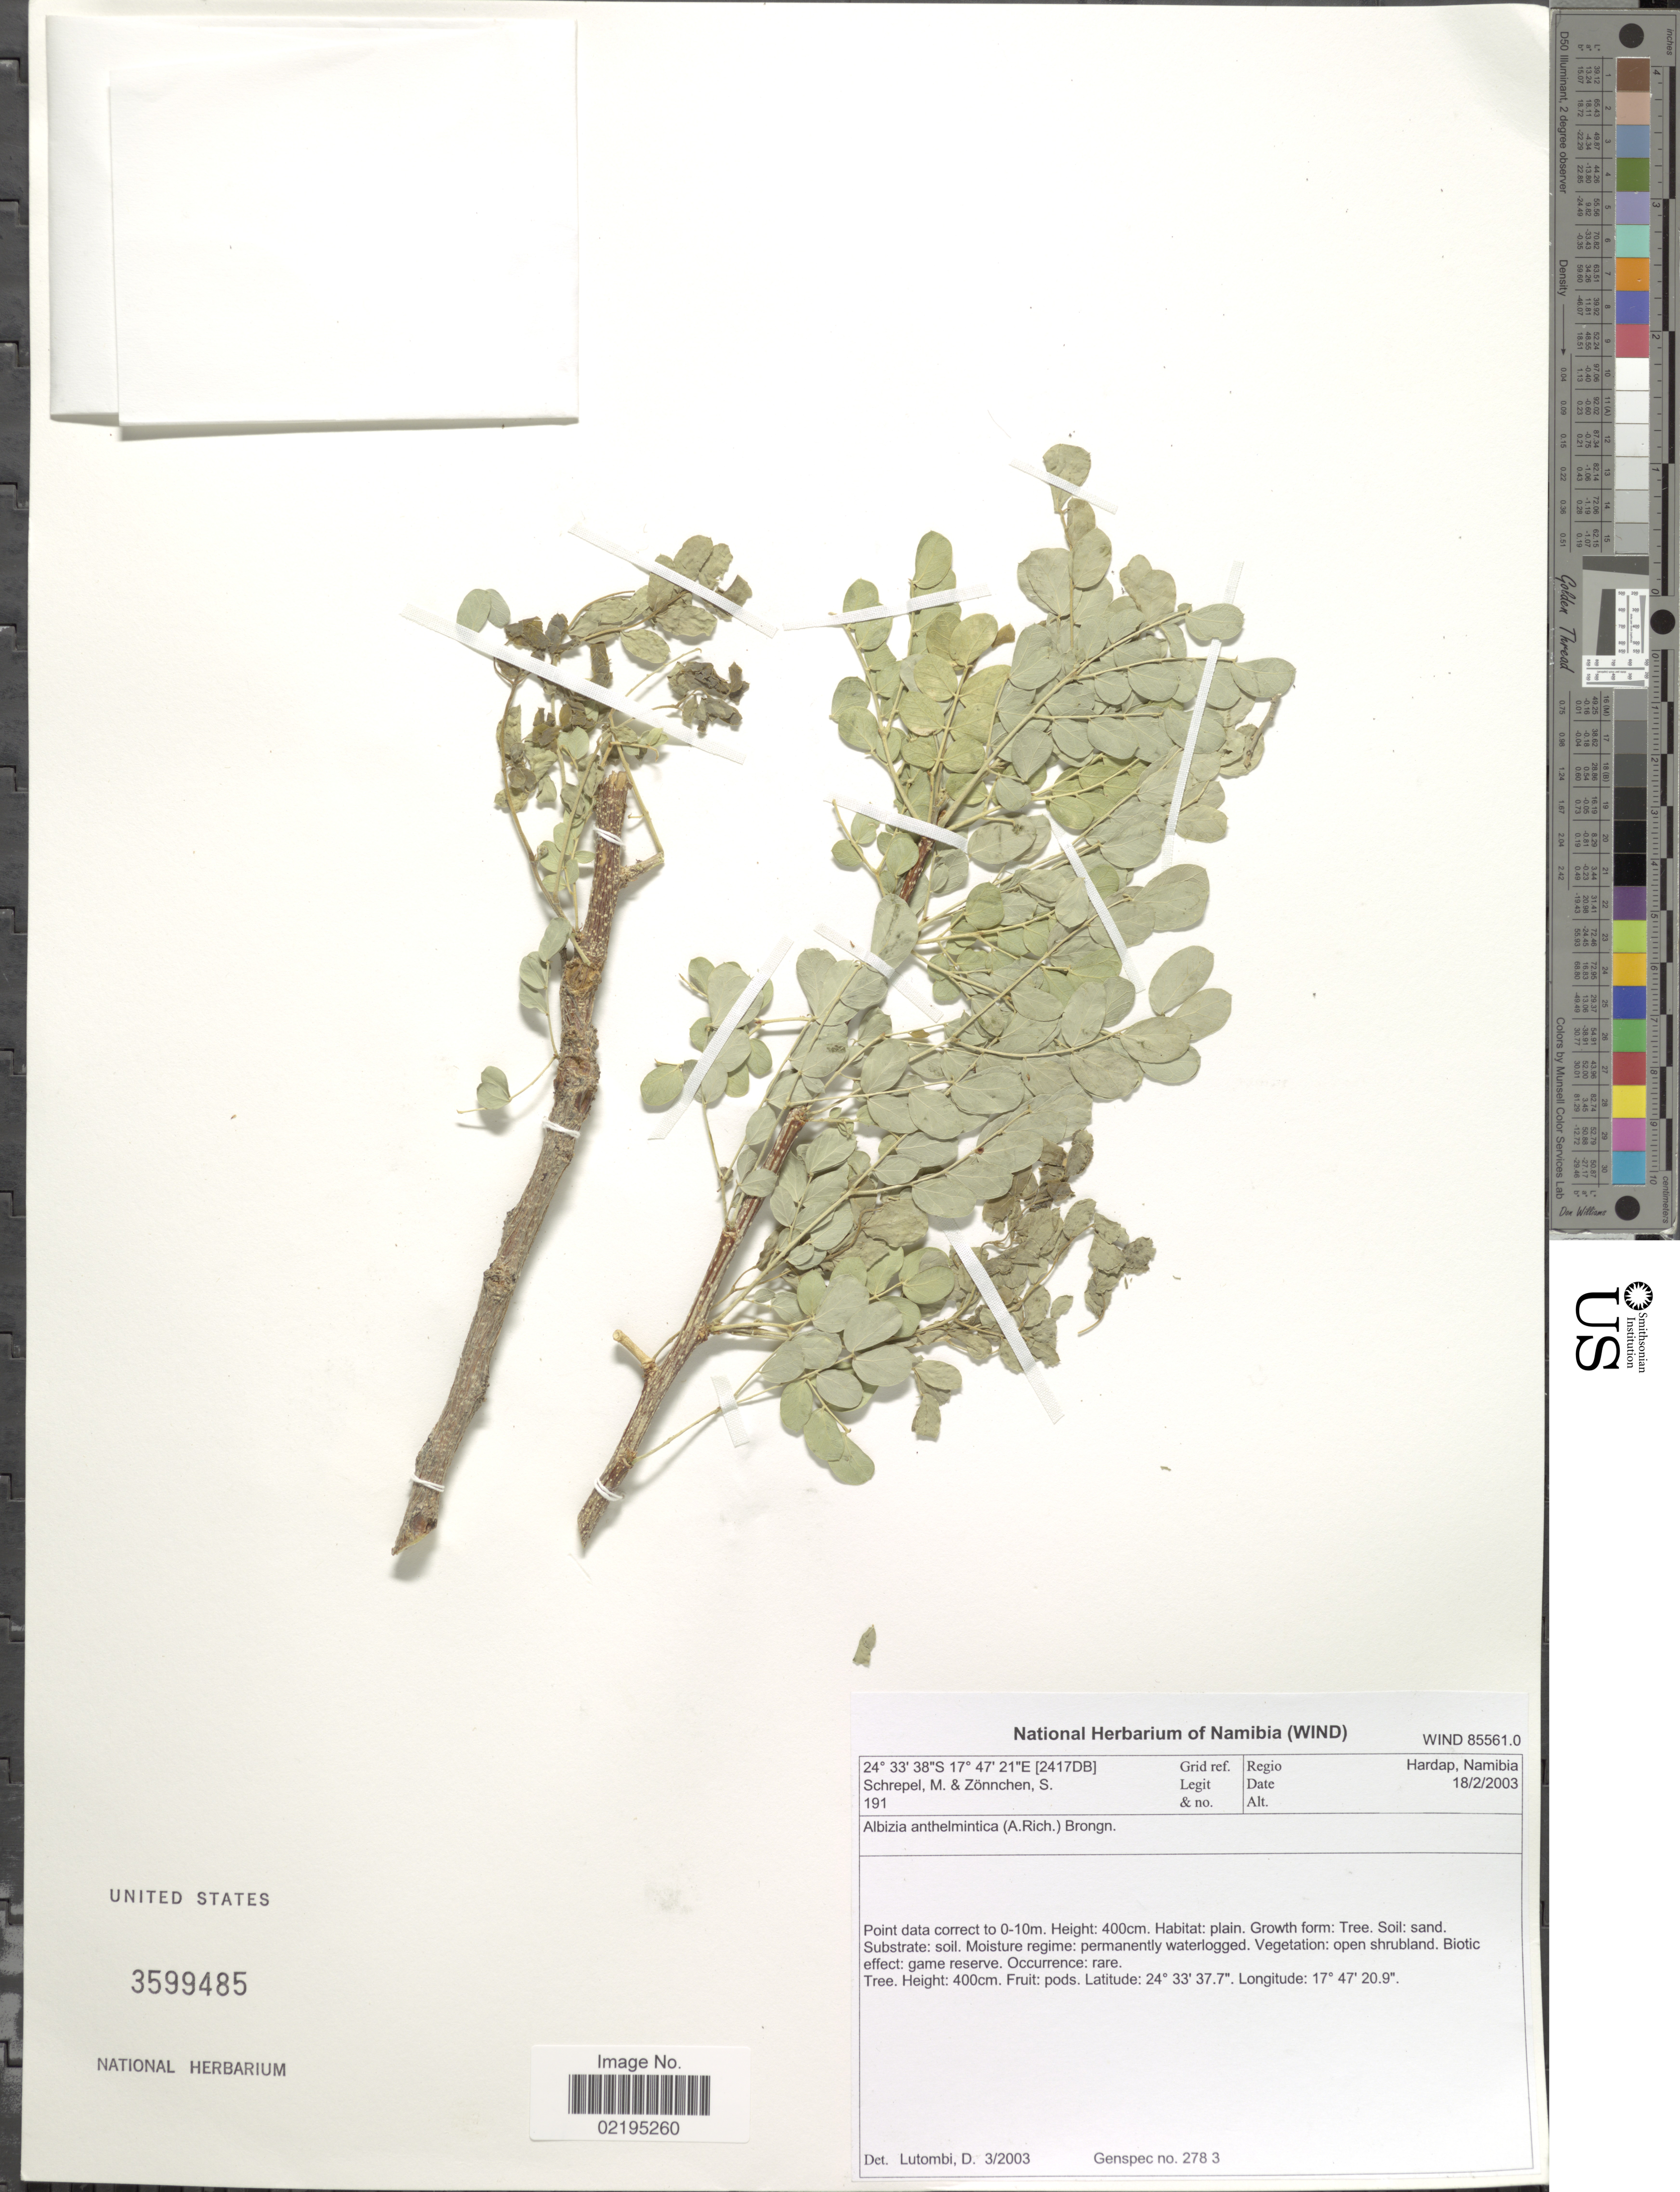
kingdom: Plantae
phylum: Tracheophyta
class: Magnoliopsida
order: Fabales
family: Fabaceae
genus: Albizia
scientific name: Albizia anthelmintica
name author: Brongn.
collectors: M. Schrepel & S. Zonnchen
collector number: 191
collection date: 2003-02-18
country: Namibia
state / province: Hardap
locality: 2417DB,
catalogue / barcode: US 3599485